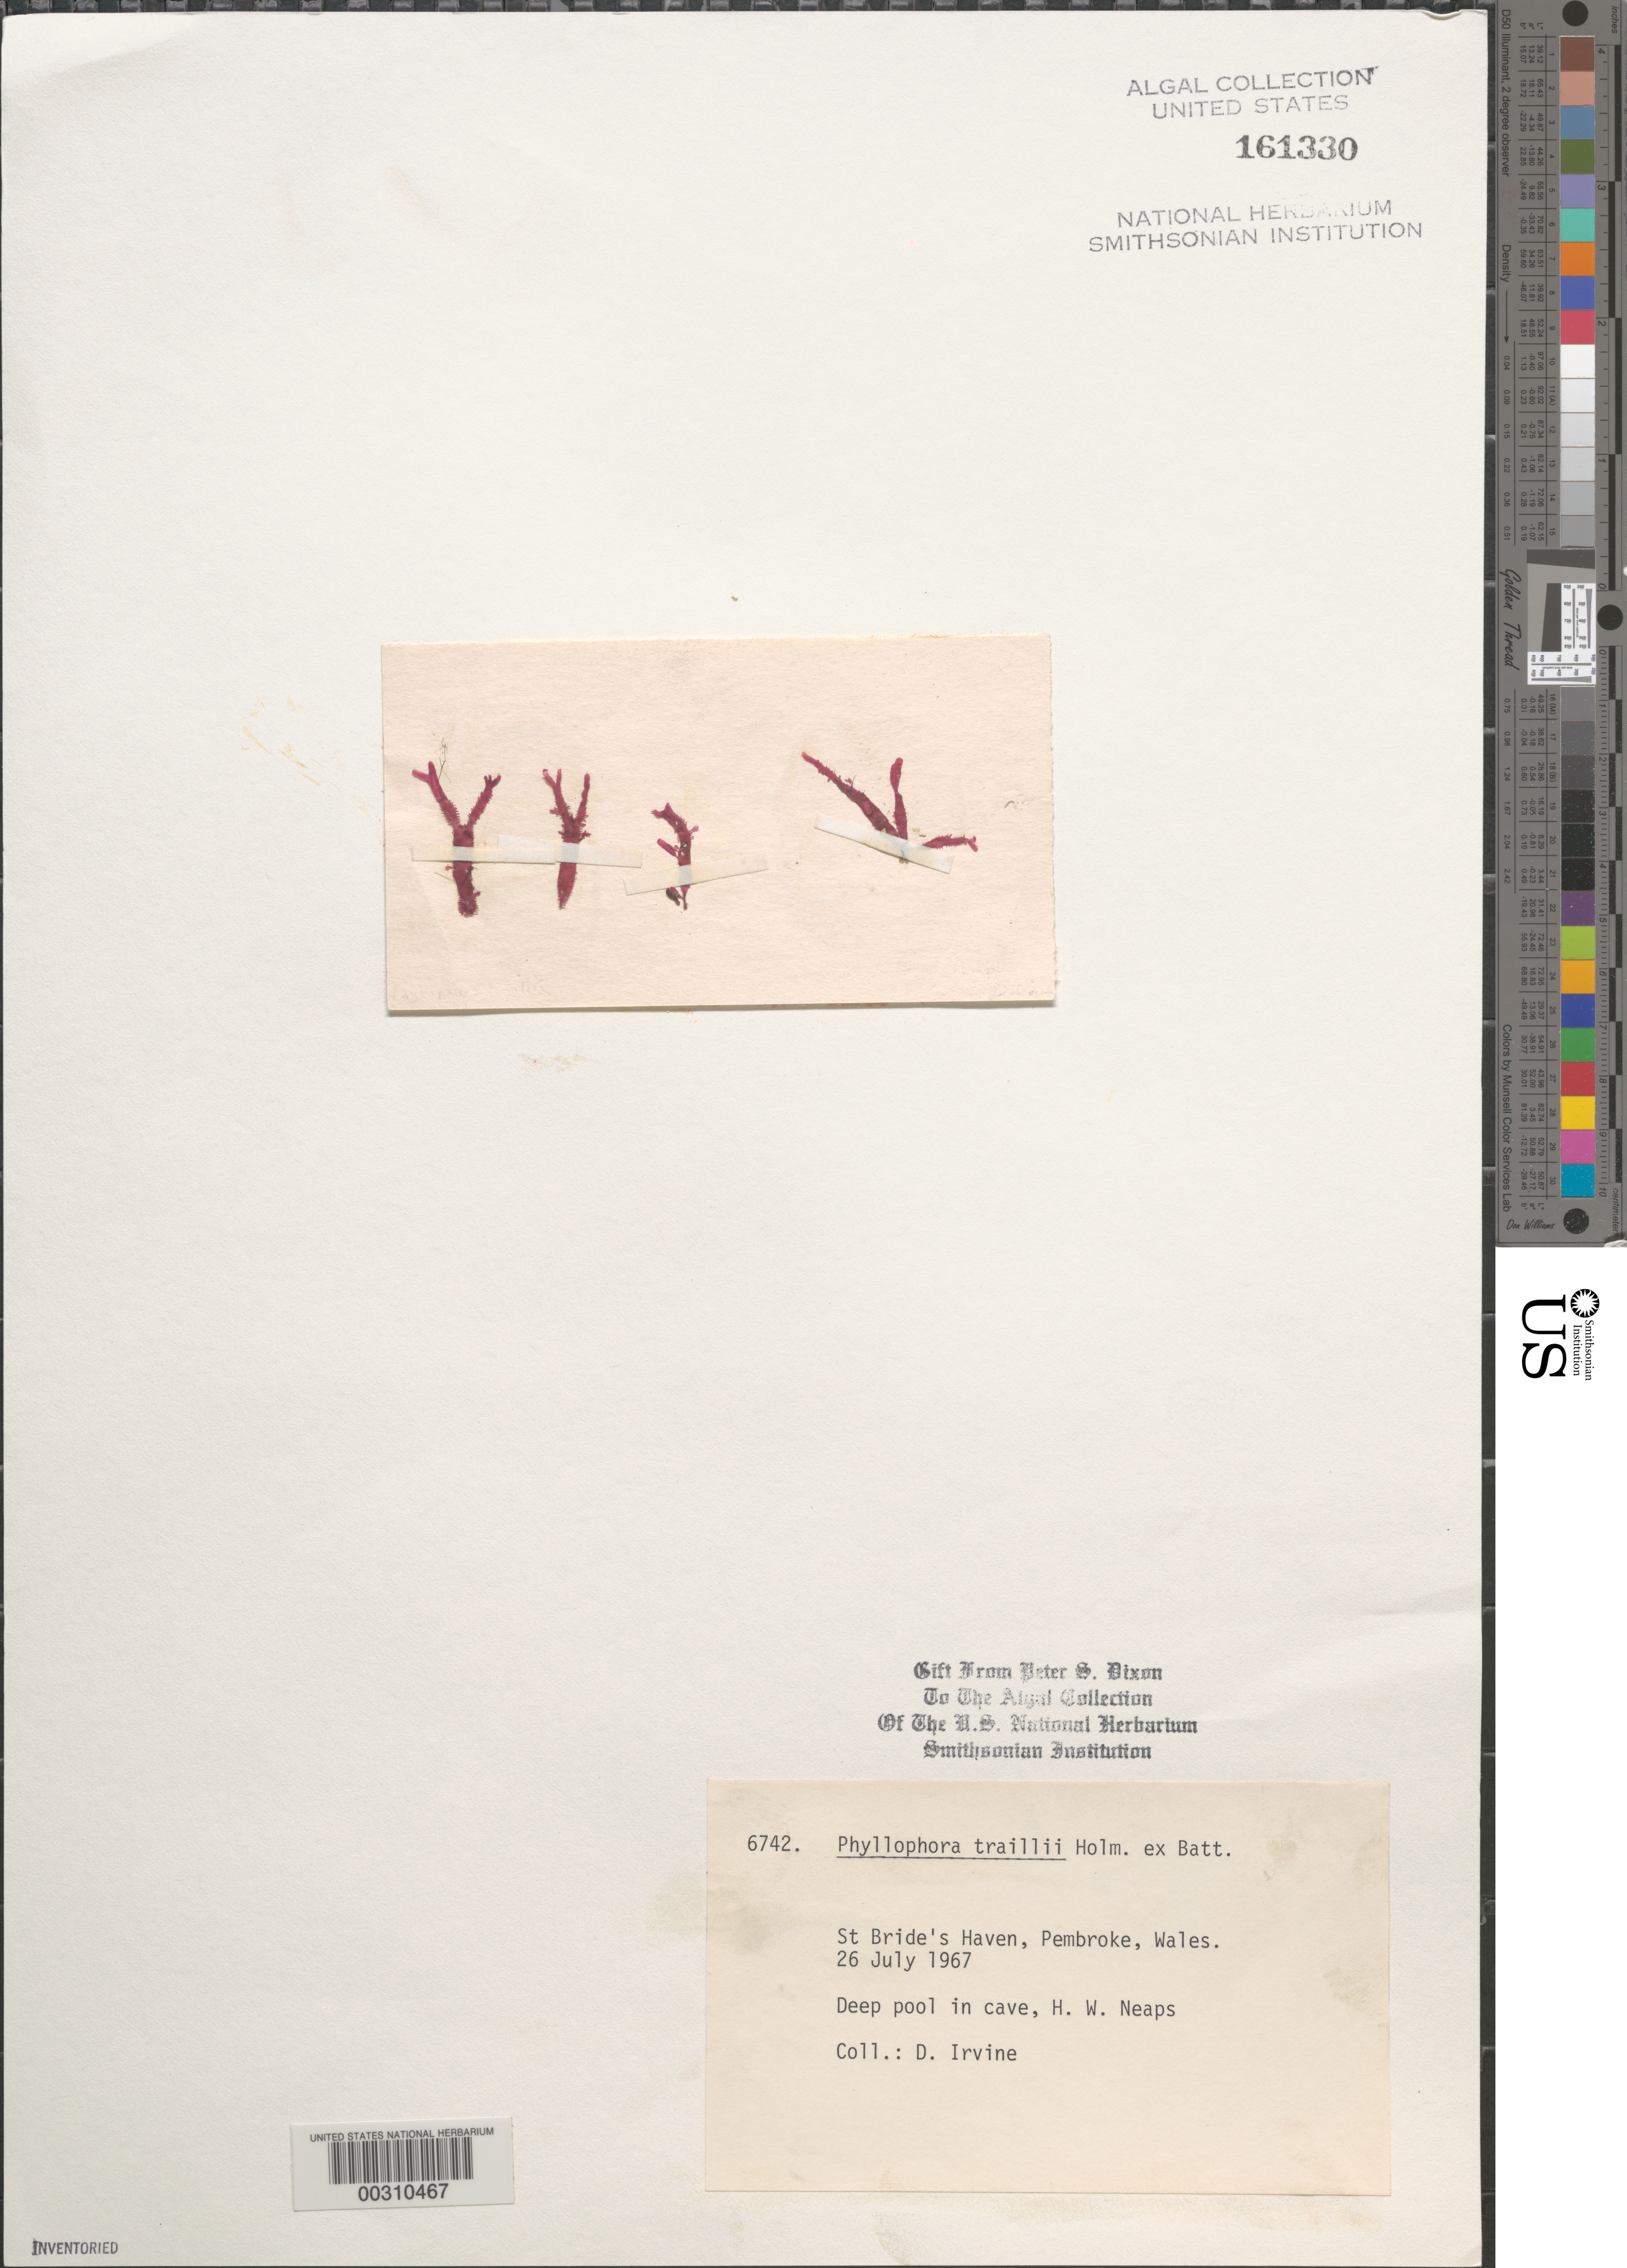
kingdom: Plantae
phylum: Rhodophyta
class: Florideophyceae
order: Gigartinales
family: Phyllophoraceae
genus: Erythrodermis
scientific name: Erythrodermis traillii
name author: (Holmes ex Batters) Guiry & Garbary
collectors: D. Irvine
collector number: PSD 6742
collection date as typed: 26 Jul 1967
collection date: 1967-07-26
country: United Kingdom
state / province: Wales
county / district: Dyfed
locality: St. Bride's Haven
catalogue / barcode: US 161330